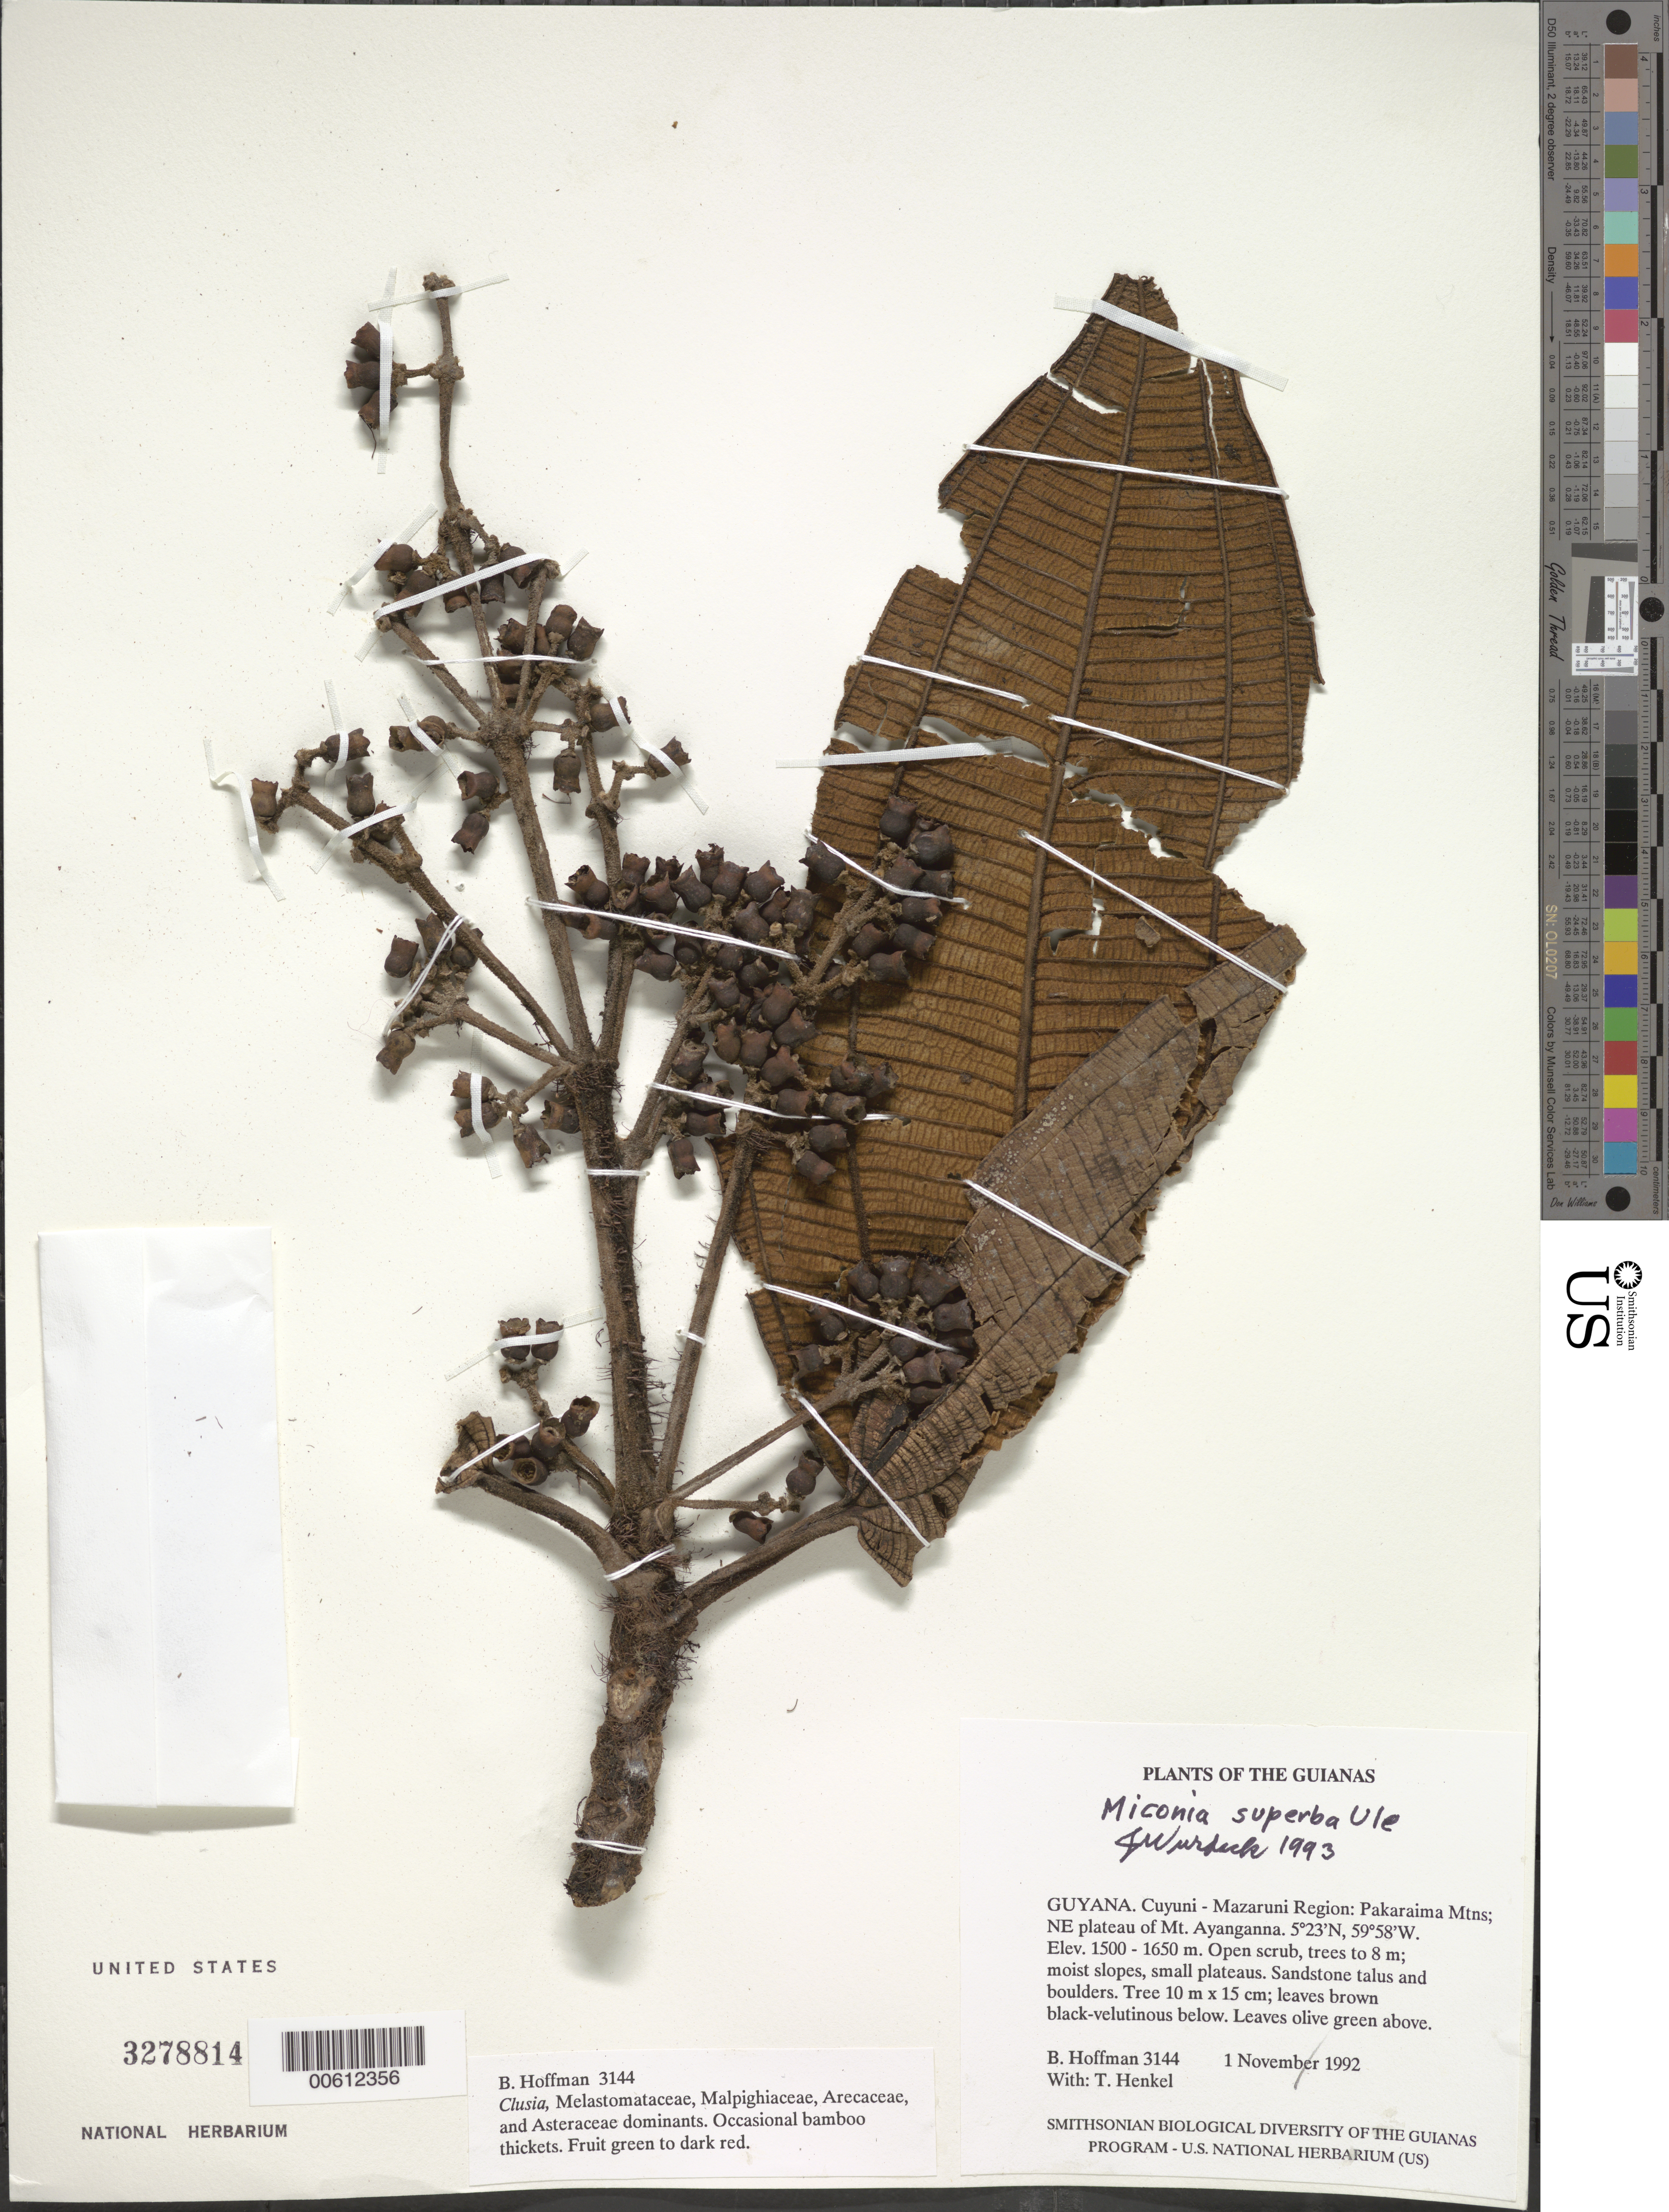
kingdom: Plantae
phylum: Tracheophyta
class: Magnoliopsida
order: Myrtales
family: Melastomataceae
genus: Miconia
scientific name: Miconia superba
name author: Ule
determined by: Wurdack, John J., (US), US (UNITED STATES)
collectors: B. Hoffman & T. Henkel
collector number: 3144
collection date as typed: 1 November 1992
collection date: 1992-11-01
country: Guyana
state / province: Cuyuni-Mazaruni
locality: Pakaraima Mountains; NE plateau of Mt. Ayanganna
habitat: Open scrub, trees to 8 m; moist slopes, small plateaus. Sandstone talus and boulders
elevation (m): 1500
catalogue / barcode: US 3278814